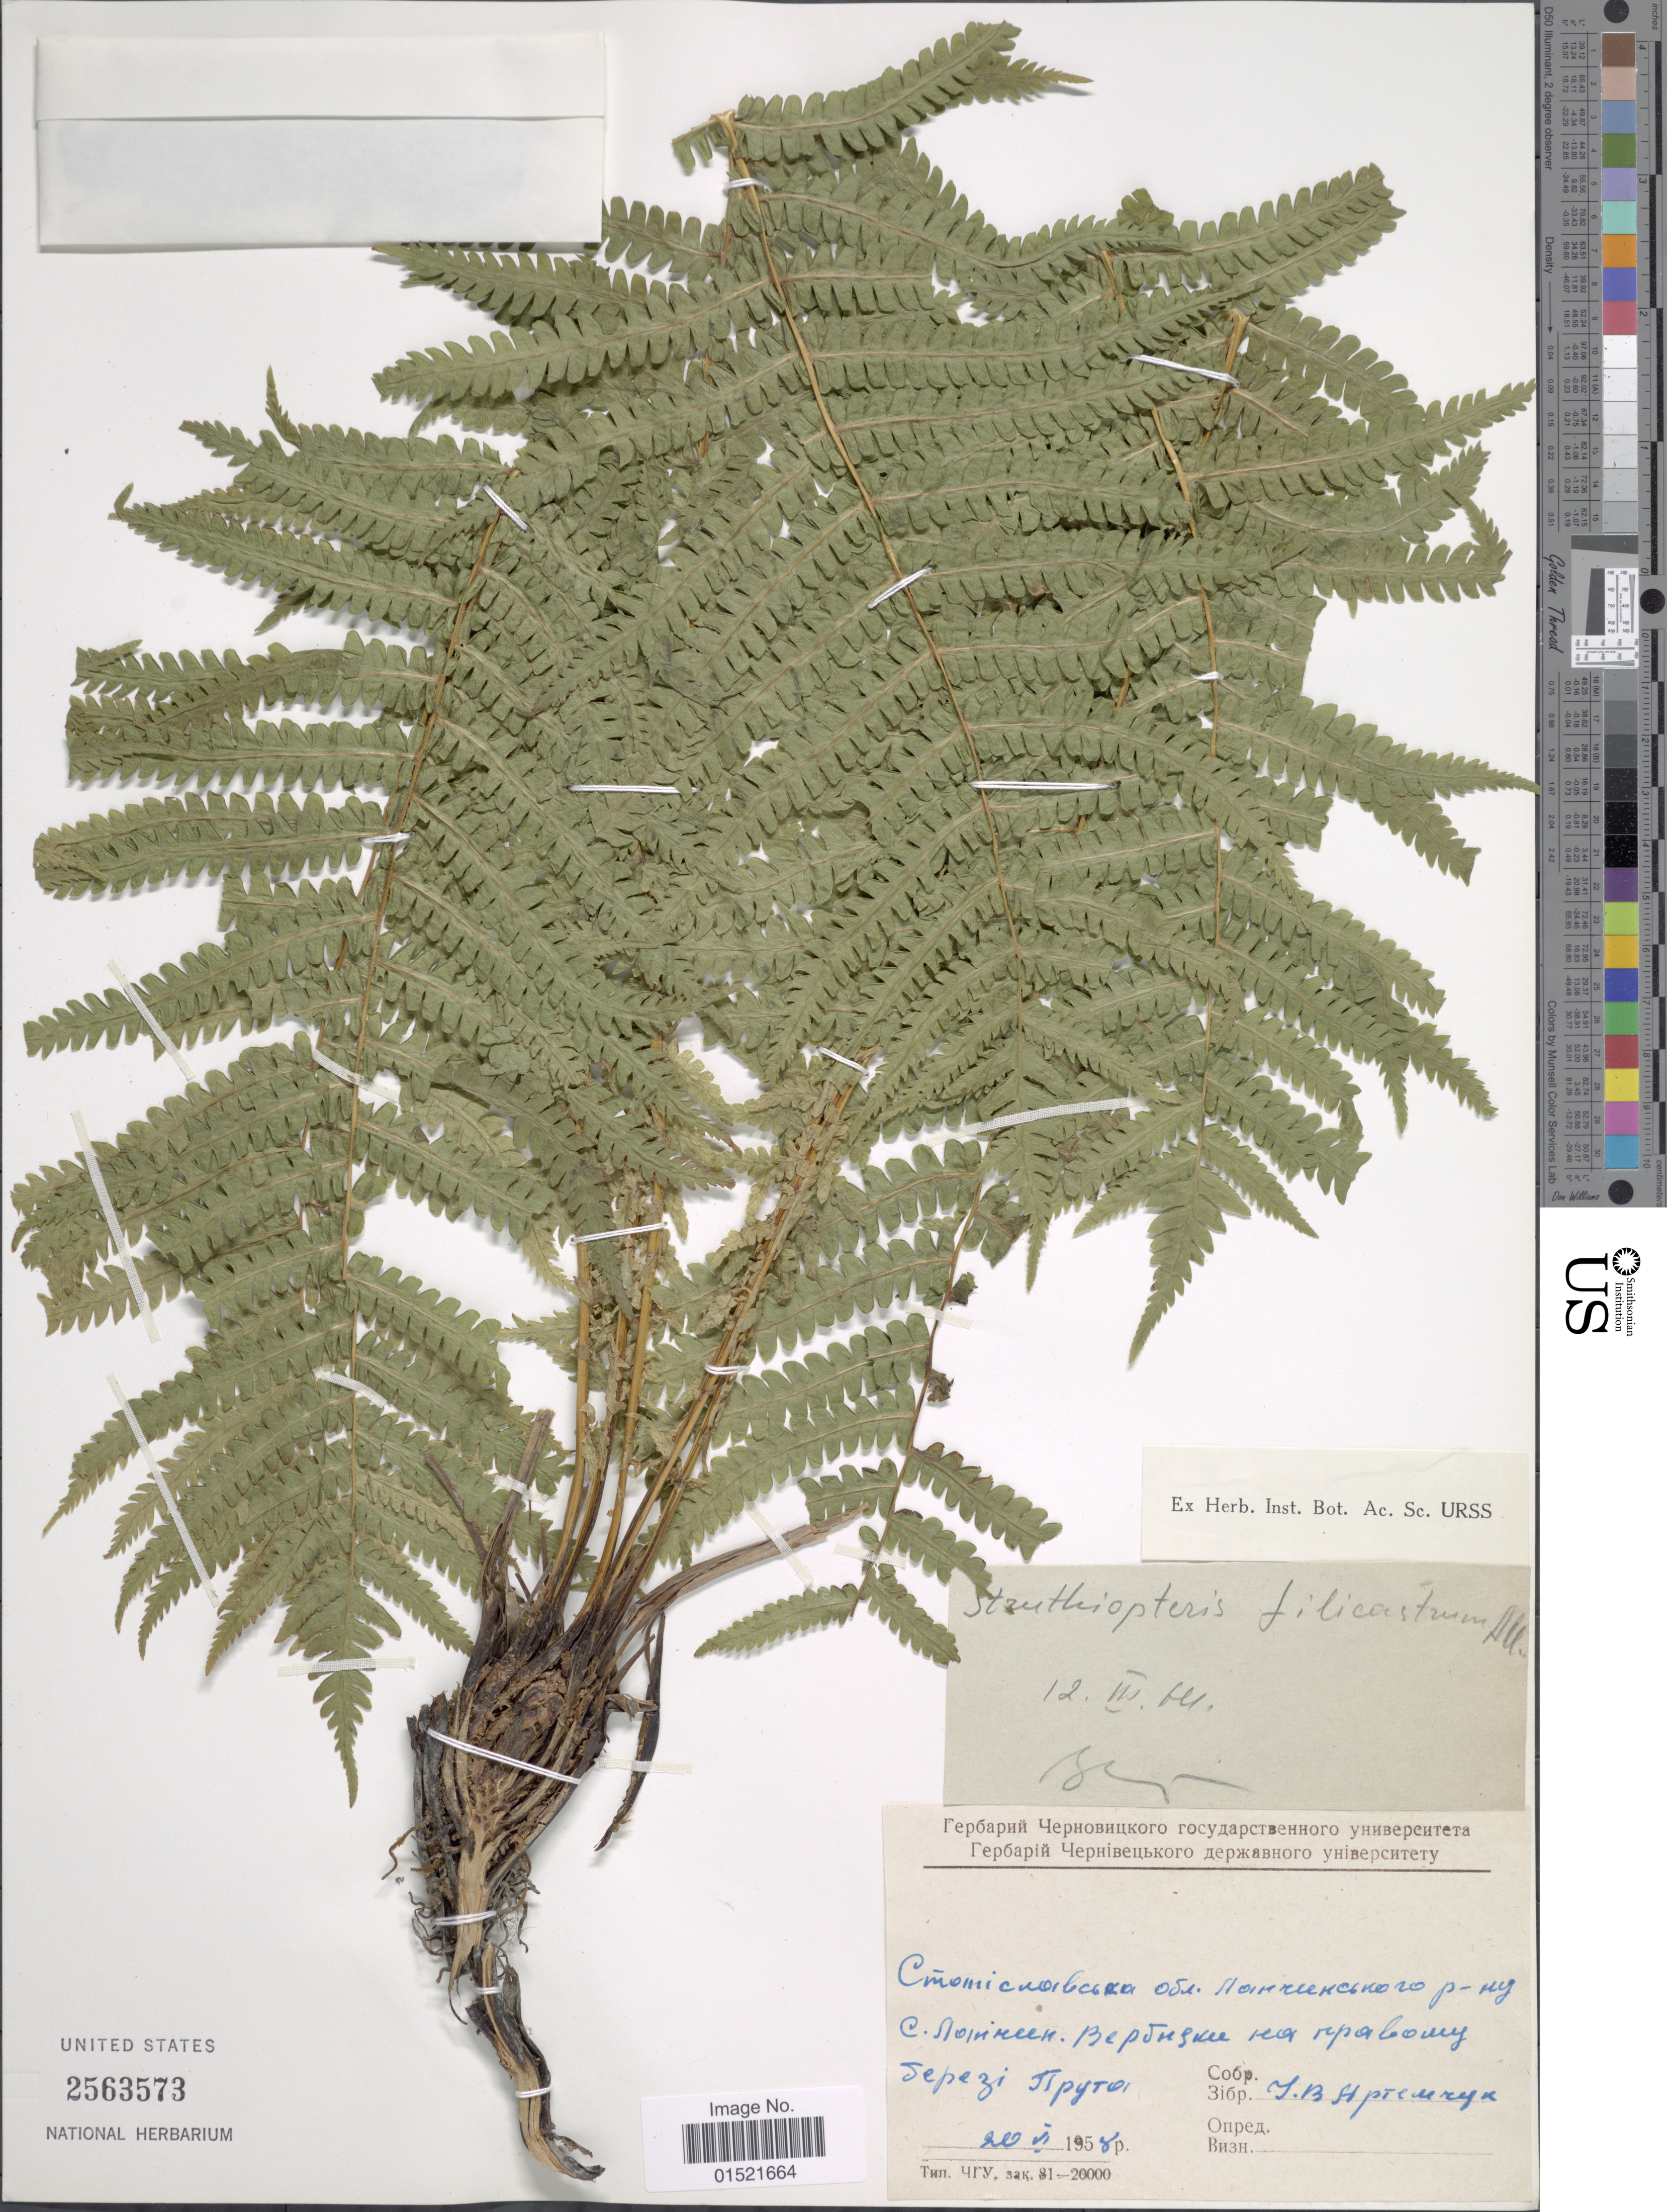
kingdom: Plantae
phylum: Tracheophyta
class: Polypodiopsida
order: Polypodiales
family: Onocleaceae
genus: Matteuccia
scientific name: Matteuccia struthiopteris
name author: (L.) Tod.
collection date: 1958-06-20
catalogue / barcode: US 2563573